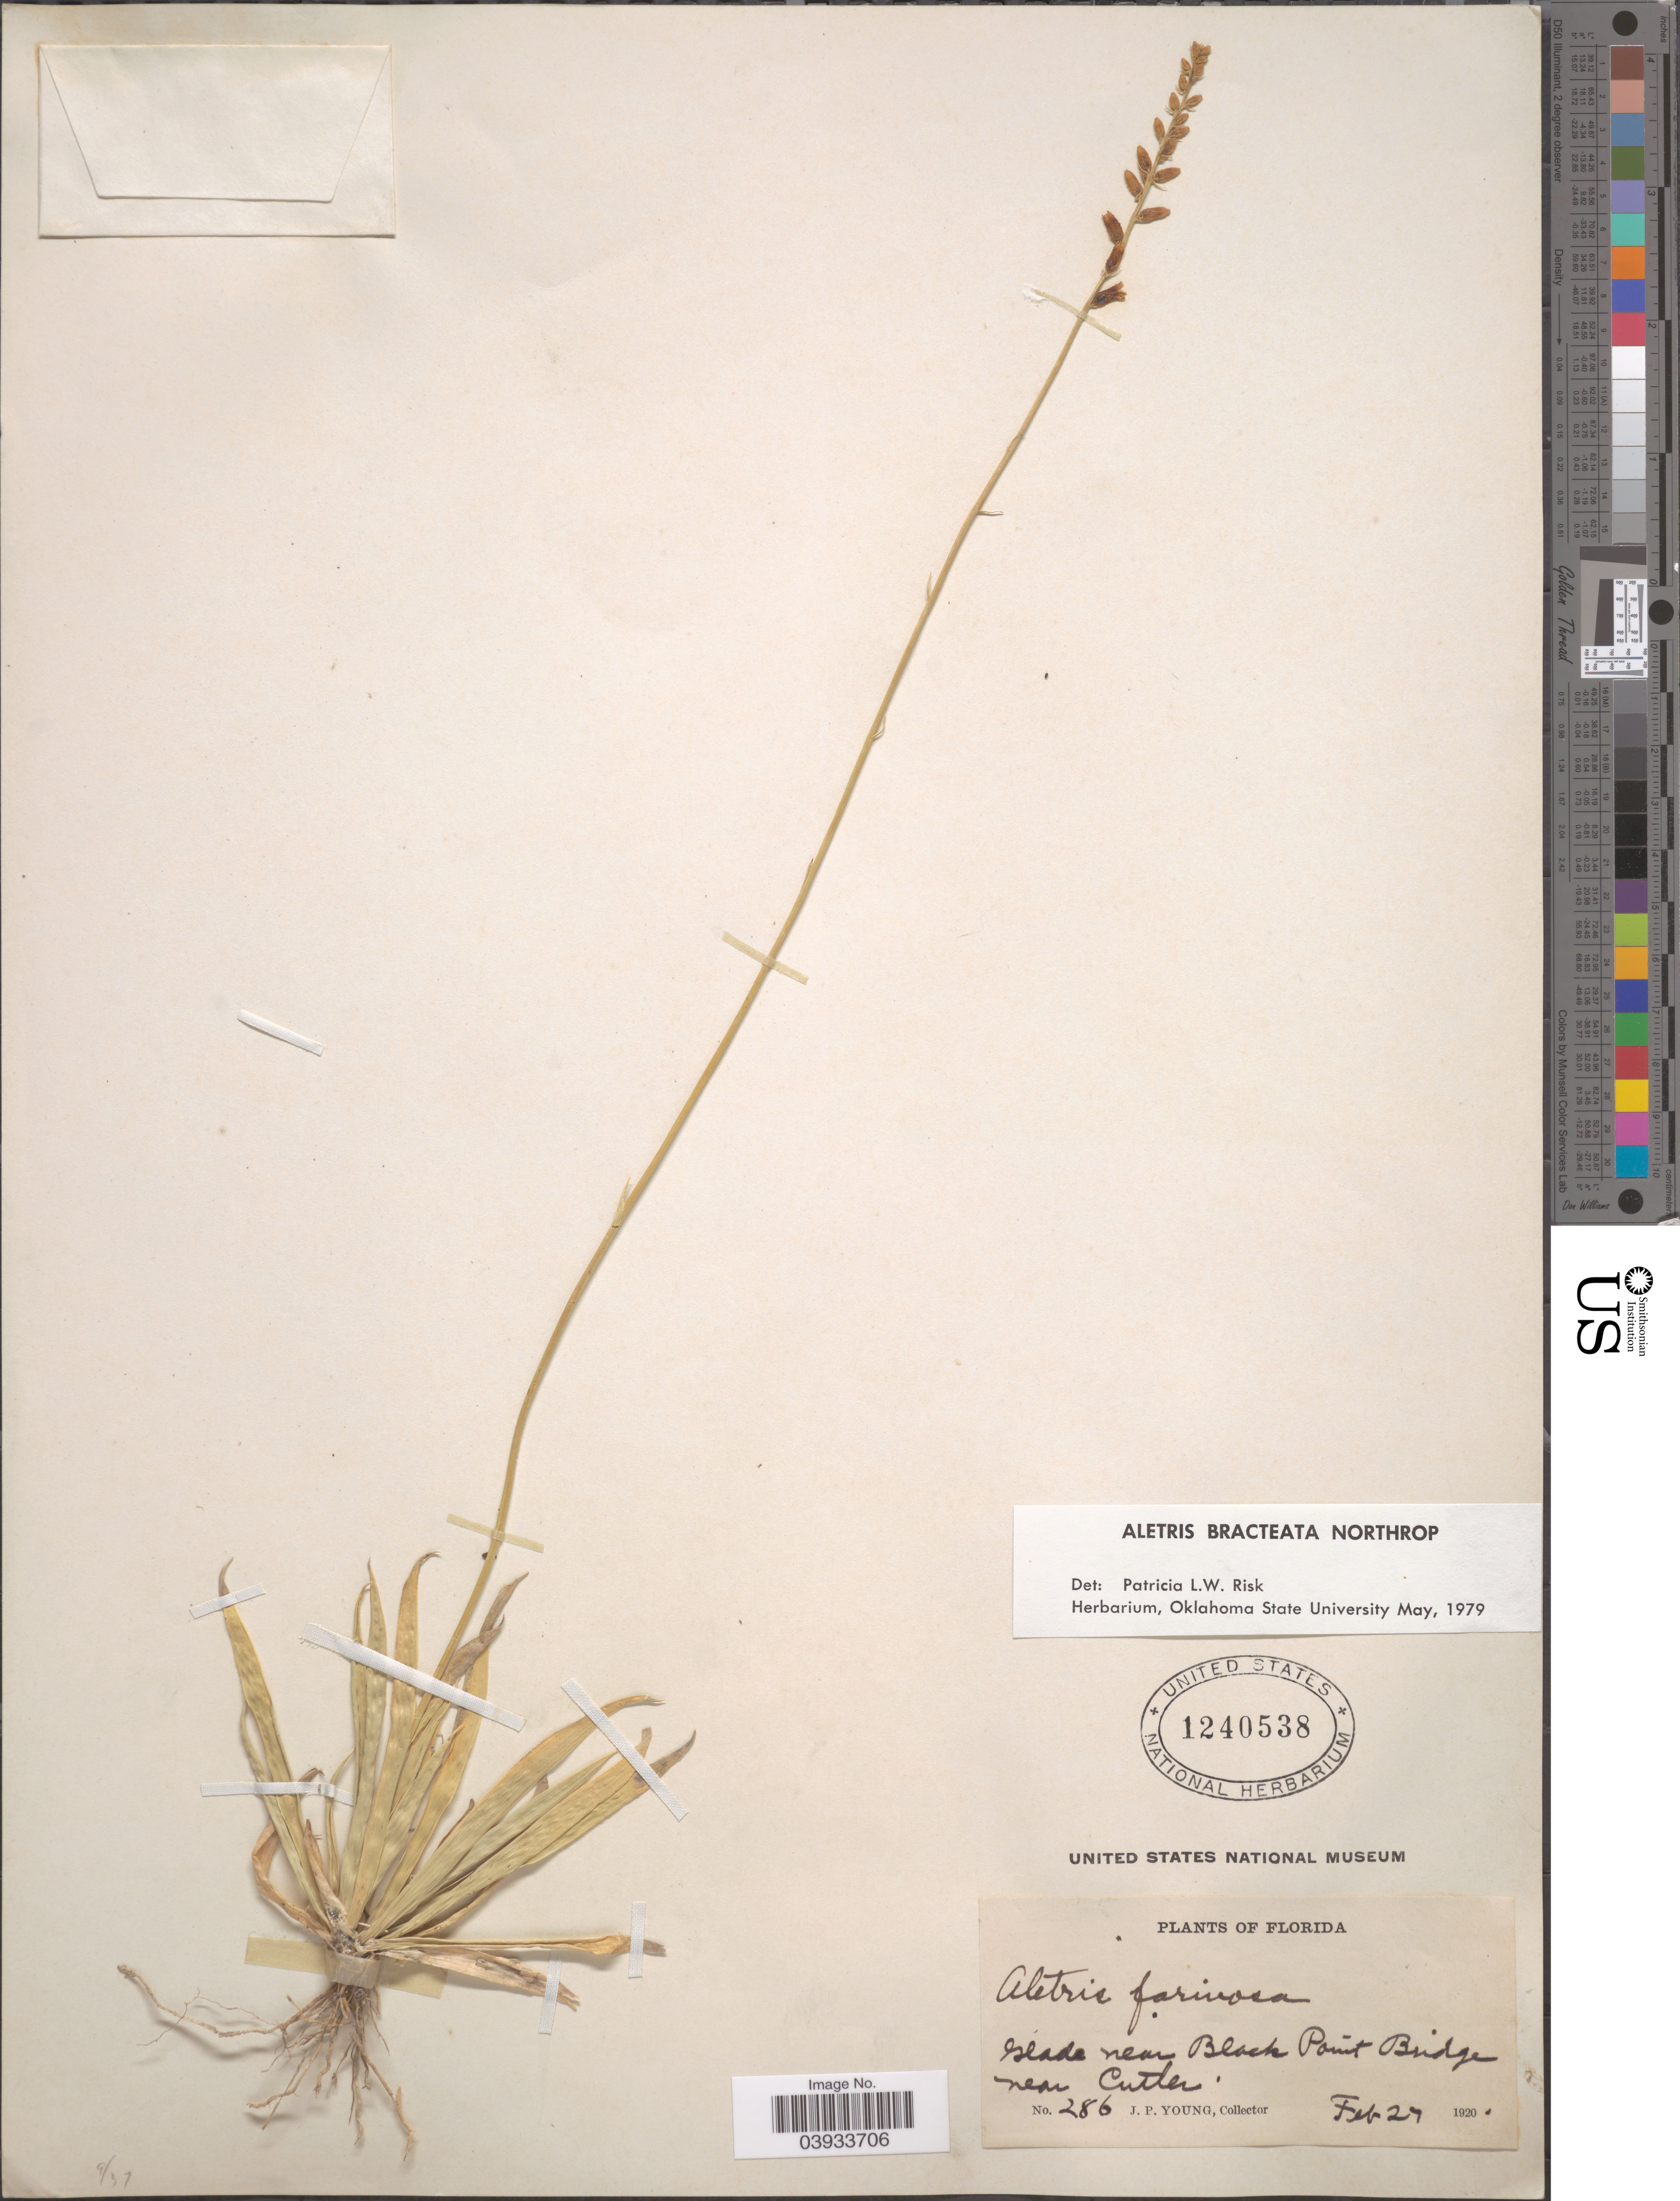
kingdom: Plantae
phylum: Tracheophyta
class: Liliopsida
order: Dioscoreales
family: Nartheciaceae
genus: Aletris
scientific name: Aletris bracteata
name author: Northr.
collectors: J. P. Young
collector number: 286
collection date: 1920-02-27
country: United States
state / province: Florida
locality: Glade near Black Point Bridge near Cutler.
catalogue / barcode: US 1240538